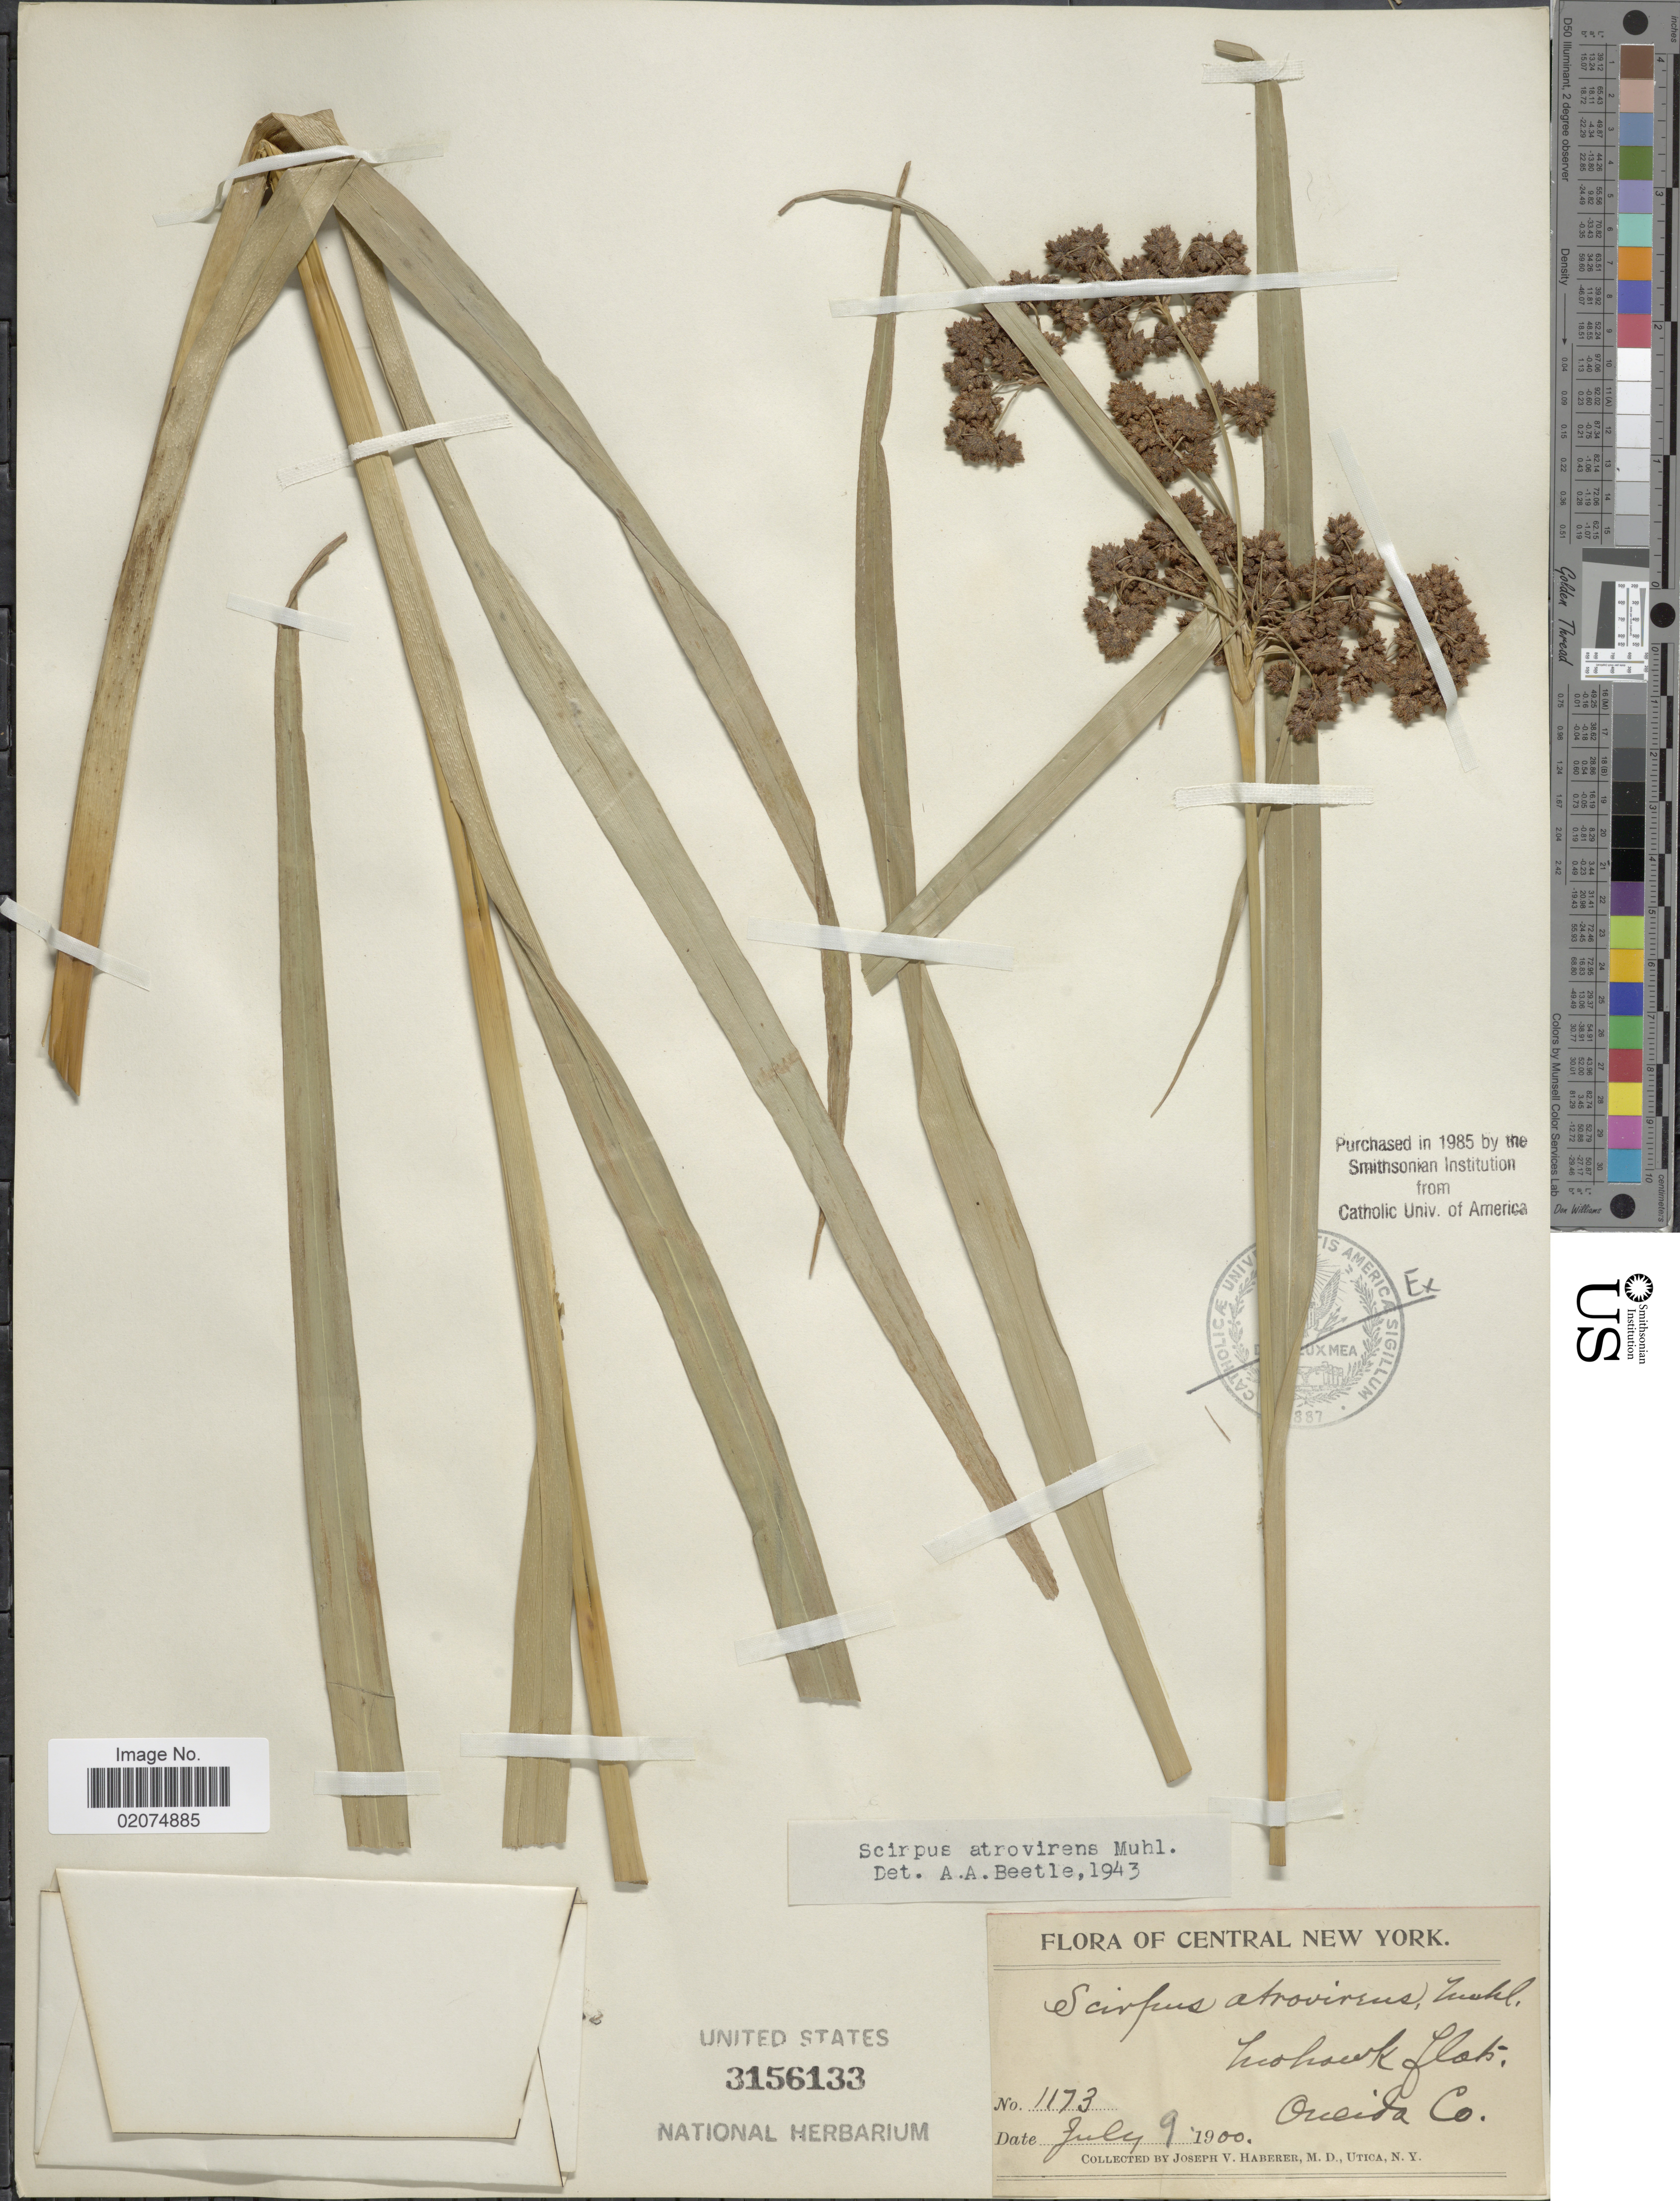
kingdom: Plantae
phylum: Tracheophyta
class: Liliopsida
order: Poales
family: Cyperaceae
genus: Scirpus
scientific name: Scirpus atrovirens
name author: Willd.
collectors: J. V. Haberer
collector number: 1173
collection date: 1900-07-09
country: United States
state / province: New York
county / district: Oneida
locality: Central New York, Oneida Co.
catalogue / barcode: US 3156133